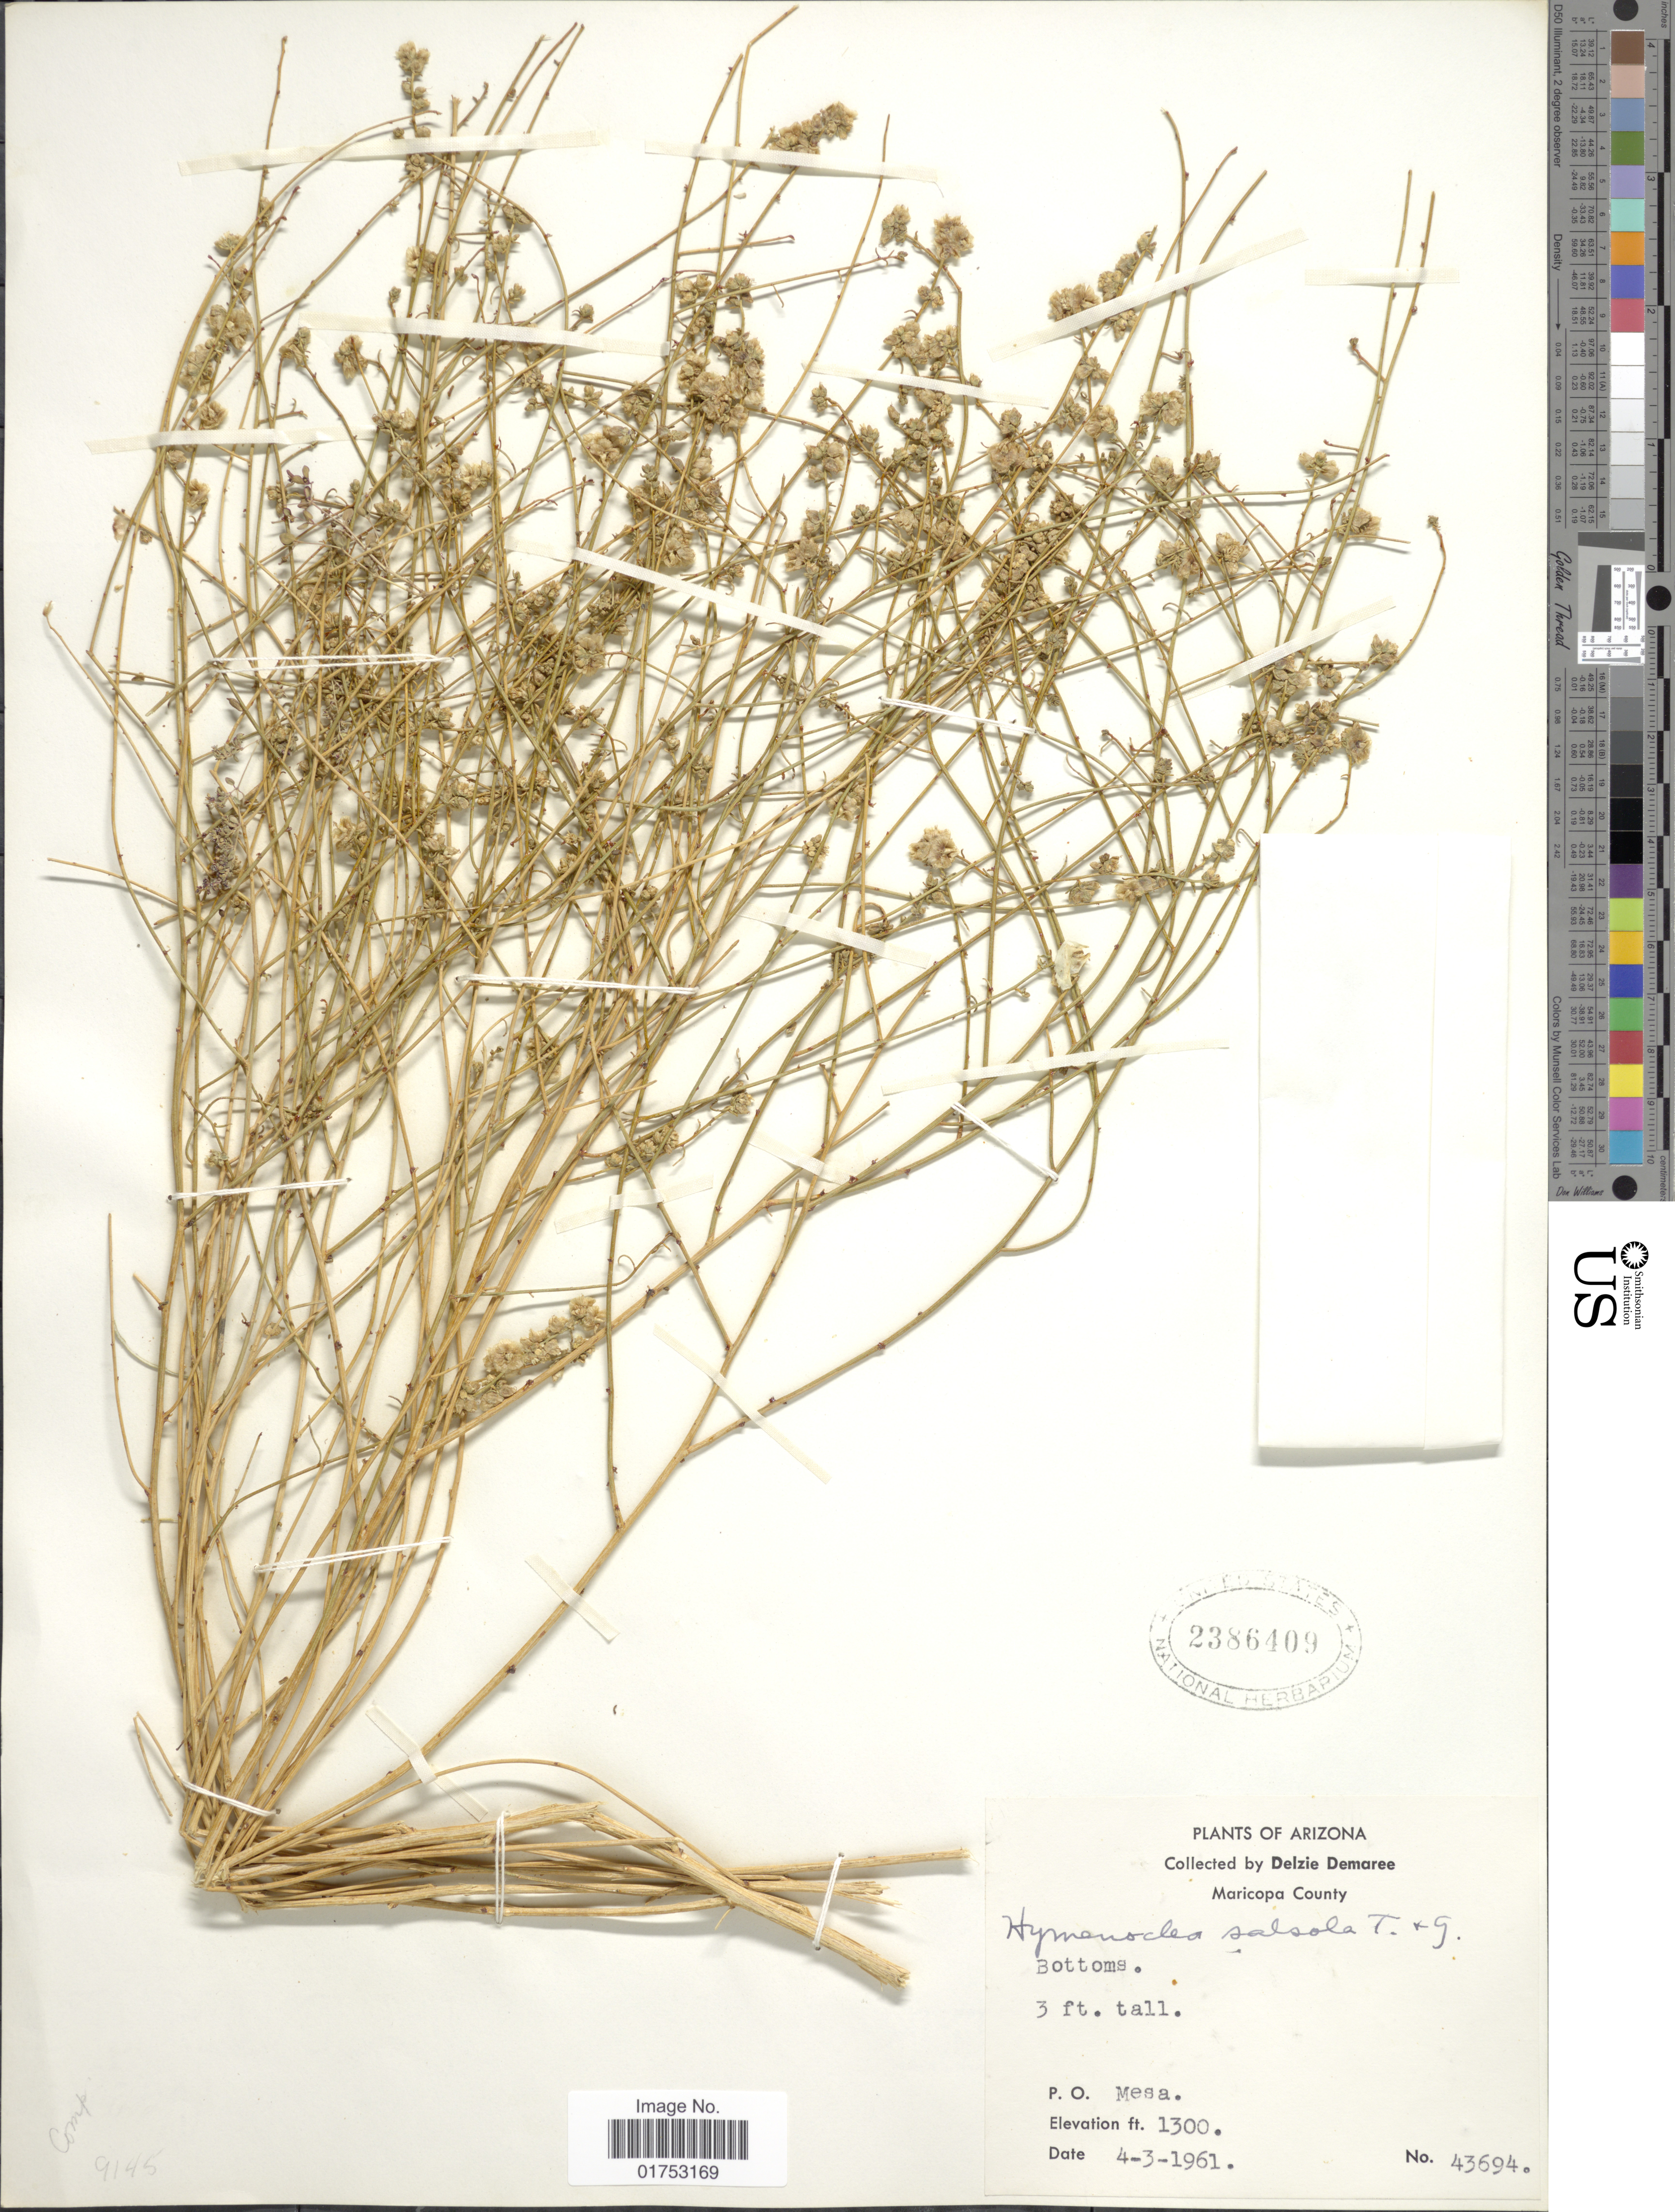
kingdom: Plantae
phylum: Tracheophyta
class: Magnoliopsida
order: Asterales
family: Asteraceae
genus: Hymenoclea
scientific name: Hymenoclea salsola var. salsola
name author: Torr. & A. Gray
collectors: D. Demaree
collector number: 43694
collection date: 1961-04-03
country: United States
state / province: Arizona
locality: Maricopa County, P. O. Mesa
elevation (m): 396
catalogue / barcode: US 2386409